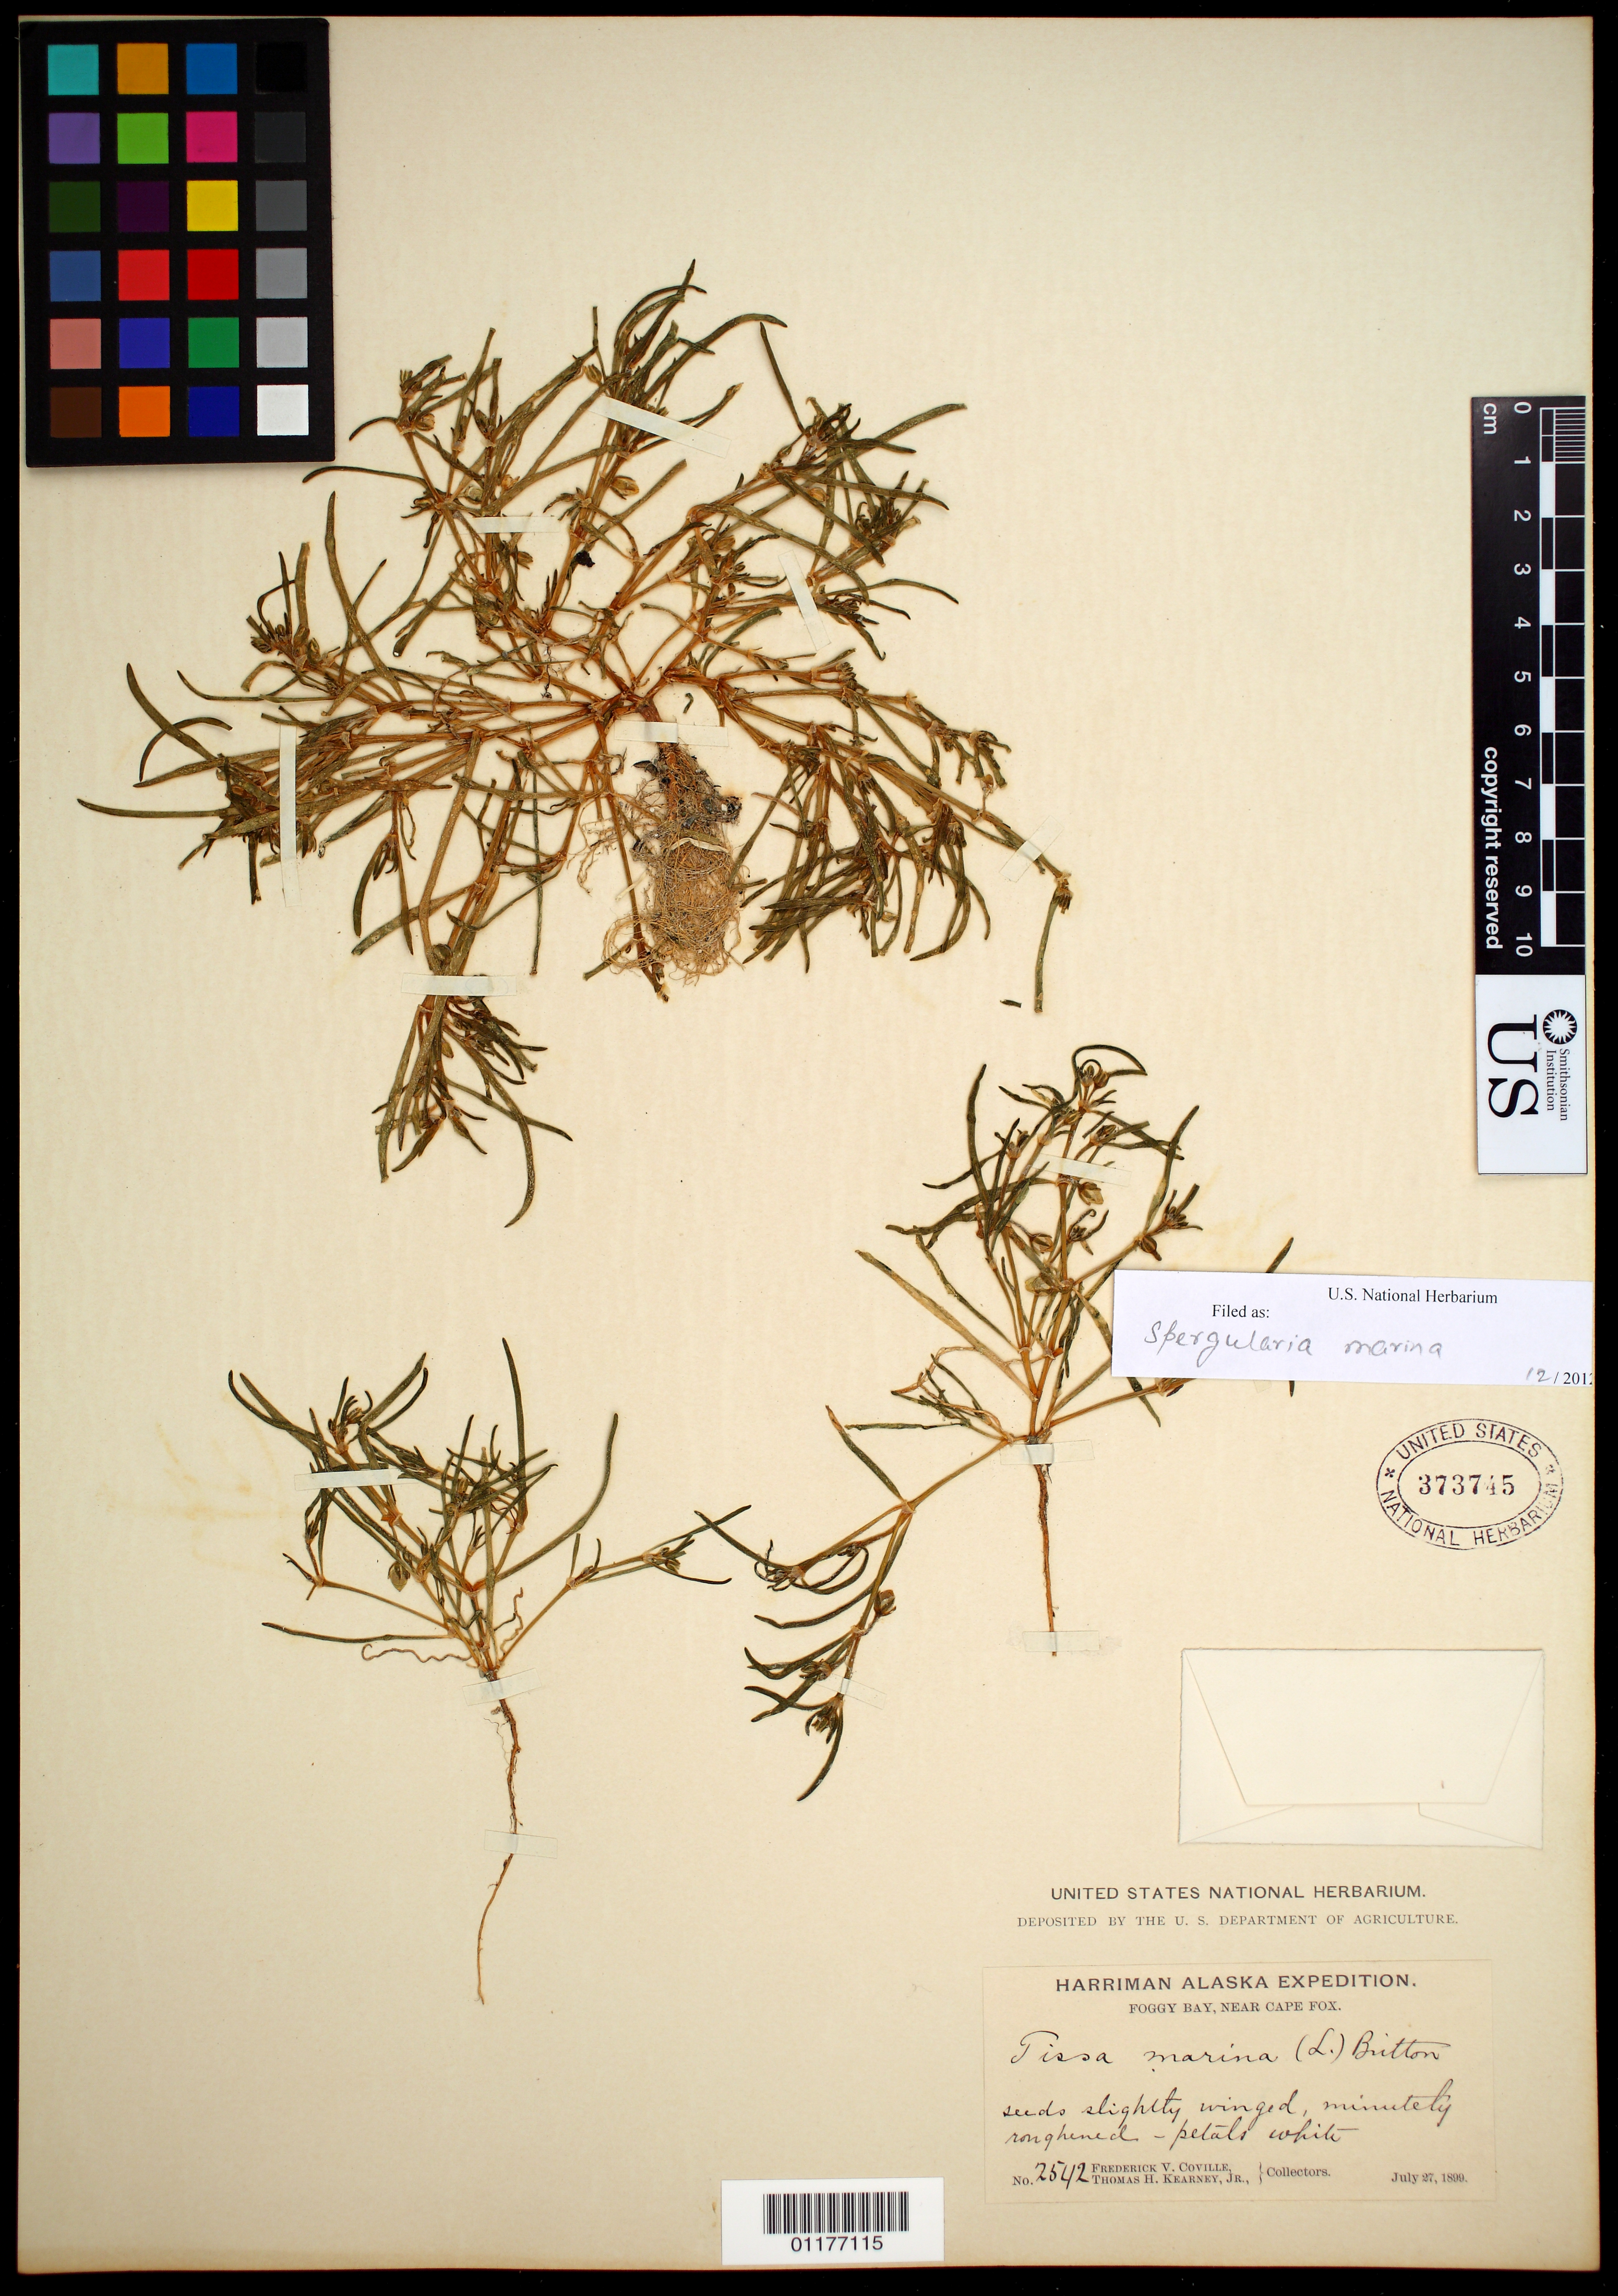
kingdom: Plantae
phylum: Tracheophyta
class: Magnoliopsida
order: Caryophyllales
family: Caryophyllaceae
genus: Spergularia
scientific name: Spergularia marina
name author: (L.) Griseb.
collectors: F. V. Coville & T. H. Kearney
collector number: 2542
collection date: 1899-07-27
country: United States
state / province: Alaska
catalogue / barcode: US 373745